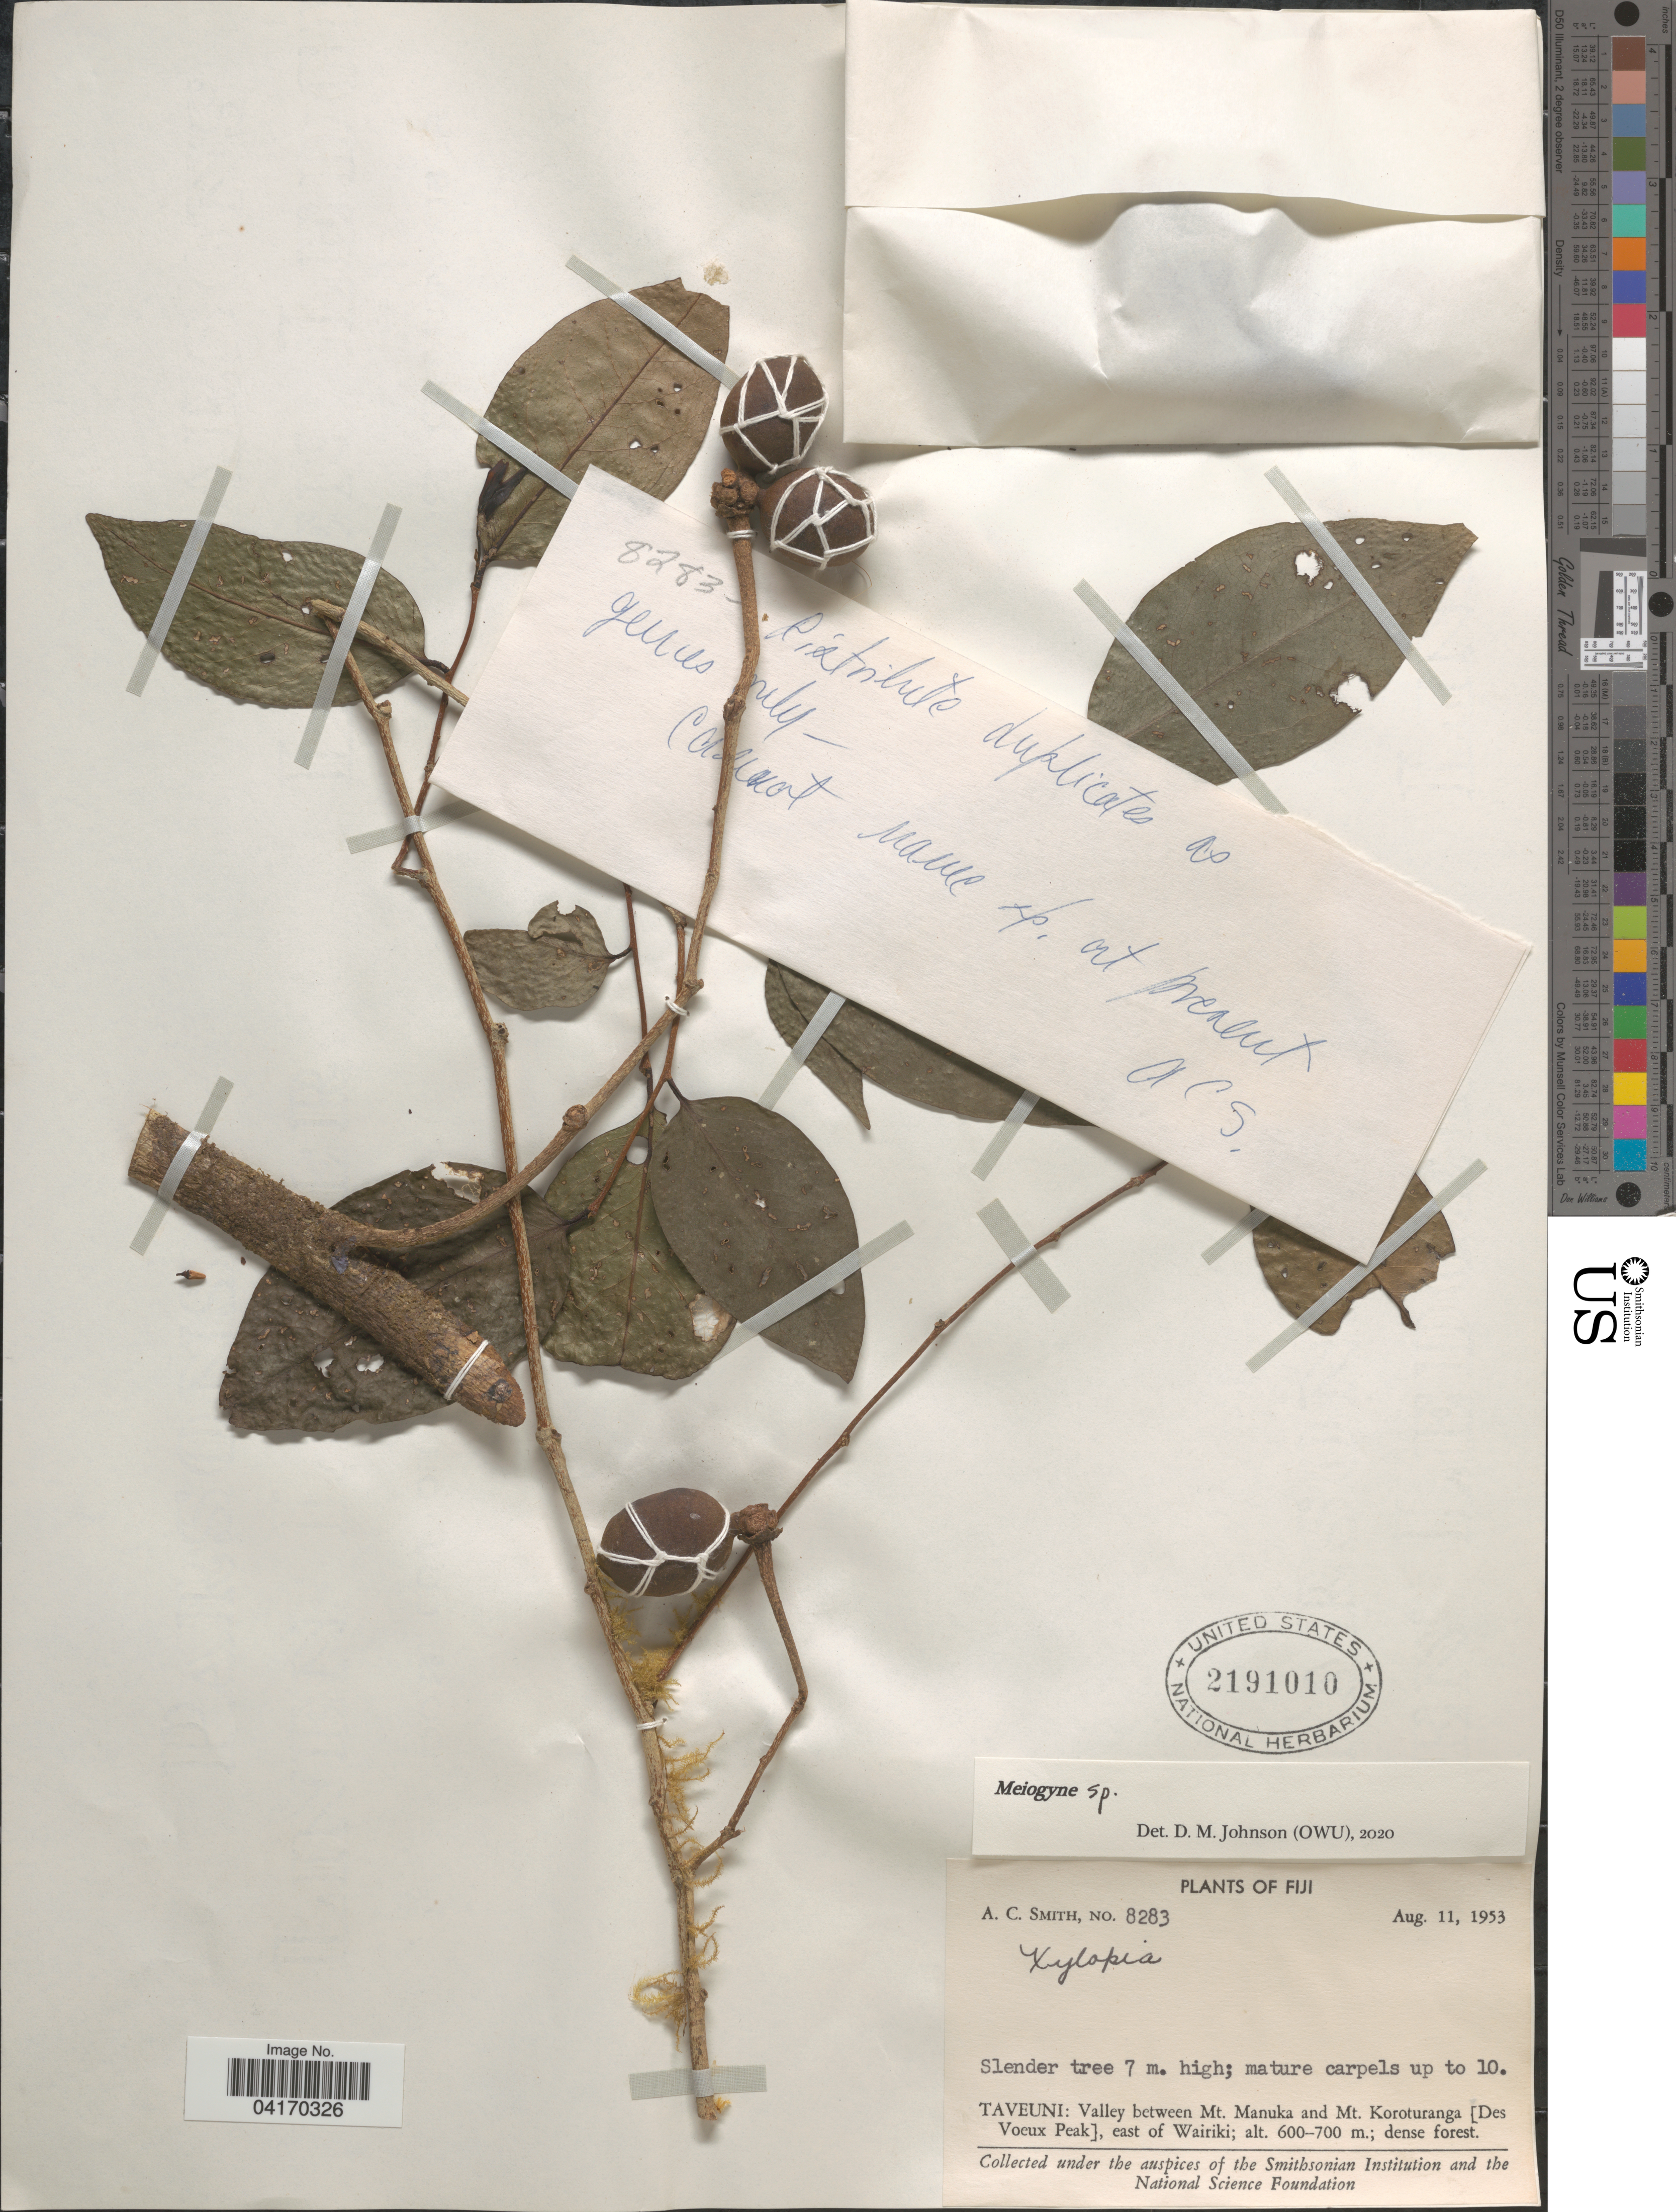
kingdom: Plantae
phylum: Tracheophyta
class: Magnoliopsida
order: Magnoliales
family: Annonaceae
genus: Meiogyne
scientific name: Meiogyne sp.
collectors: A. C. Smith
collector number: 8283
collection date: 1953-08-11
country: Fiji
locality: Taveuni: Valley between Mt. Manuka and Mt. Koroturanga [Des Voeux Peak], east of Wairiki.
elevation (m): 600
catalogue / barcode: US 2191010